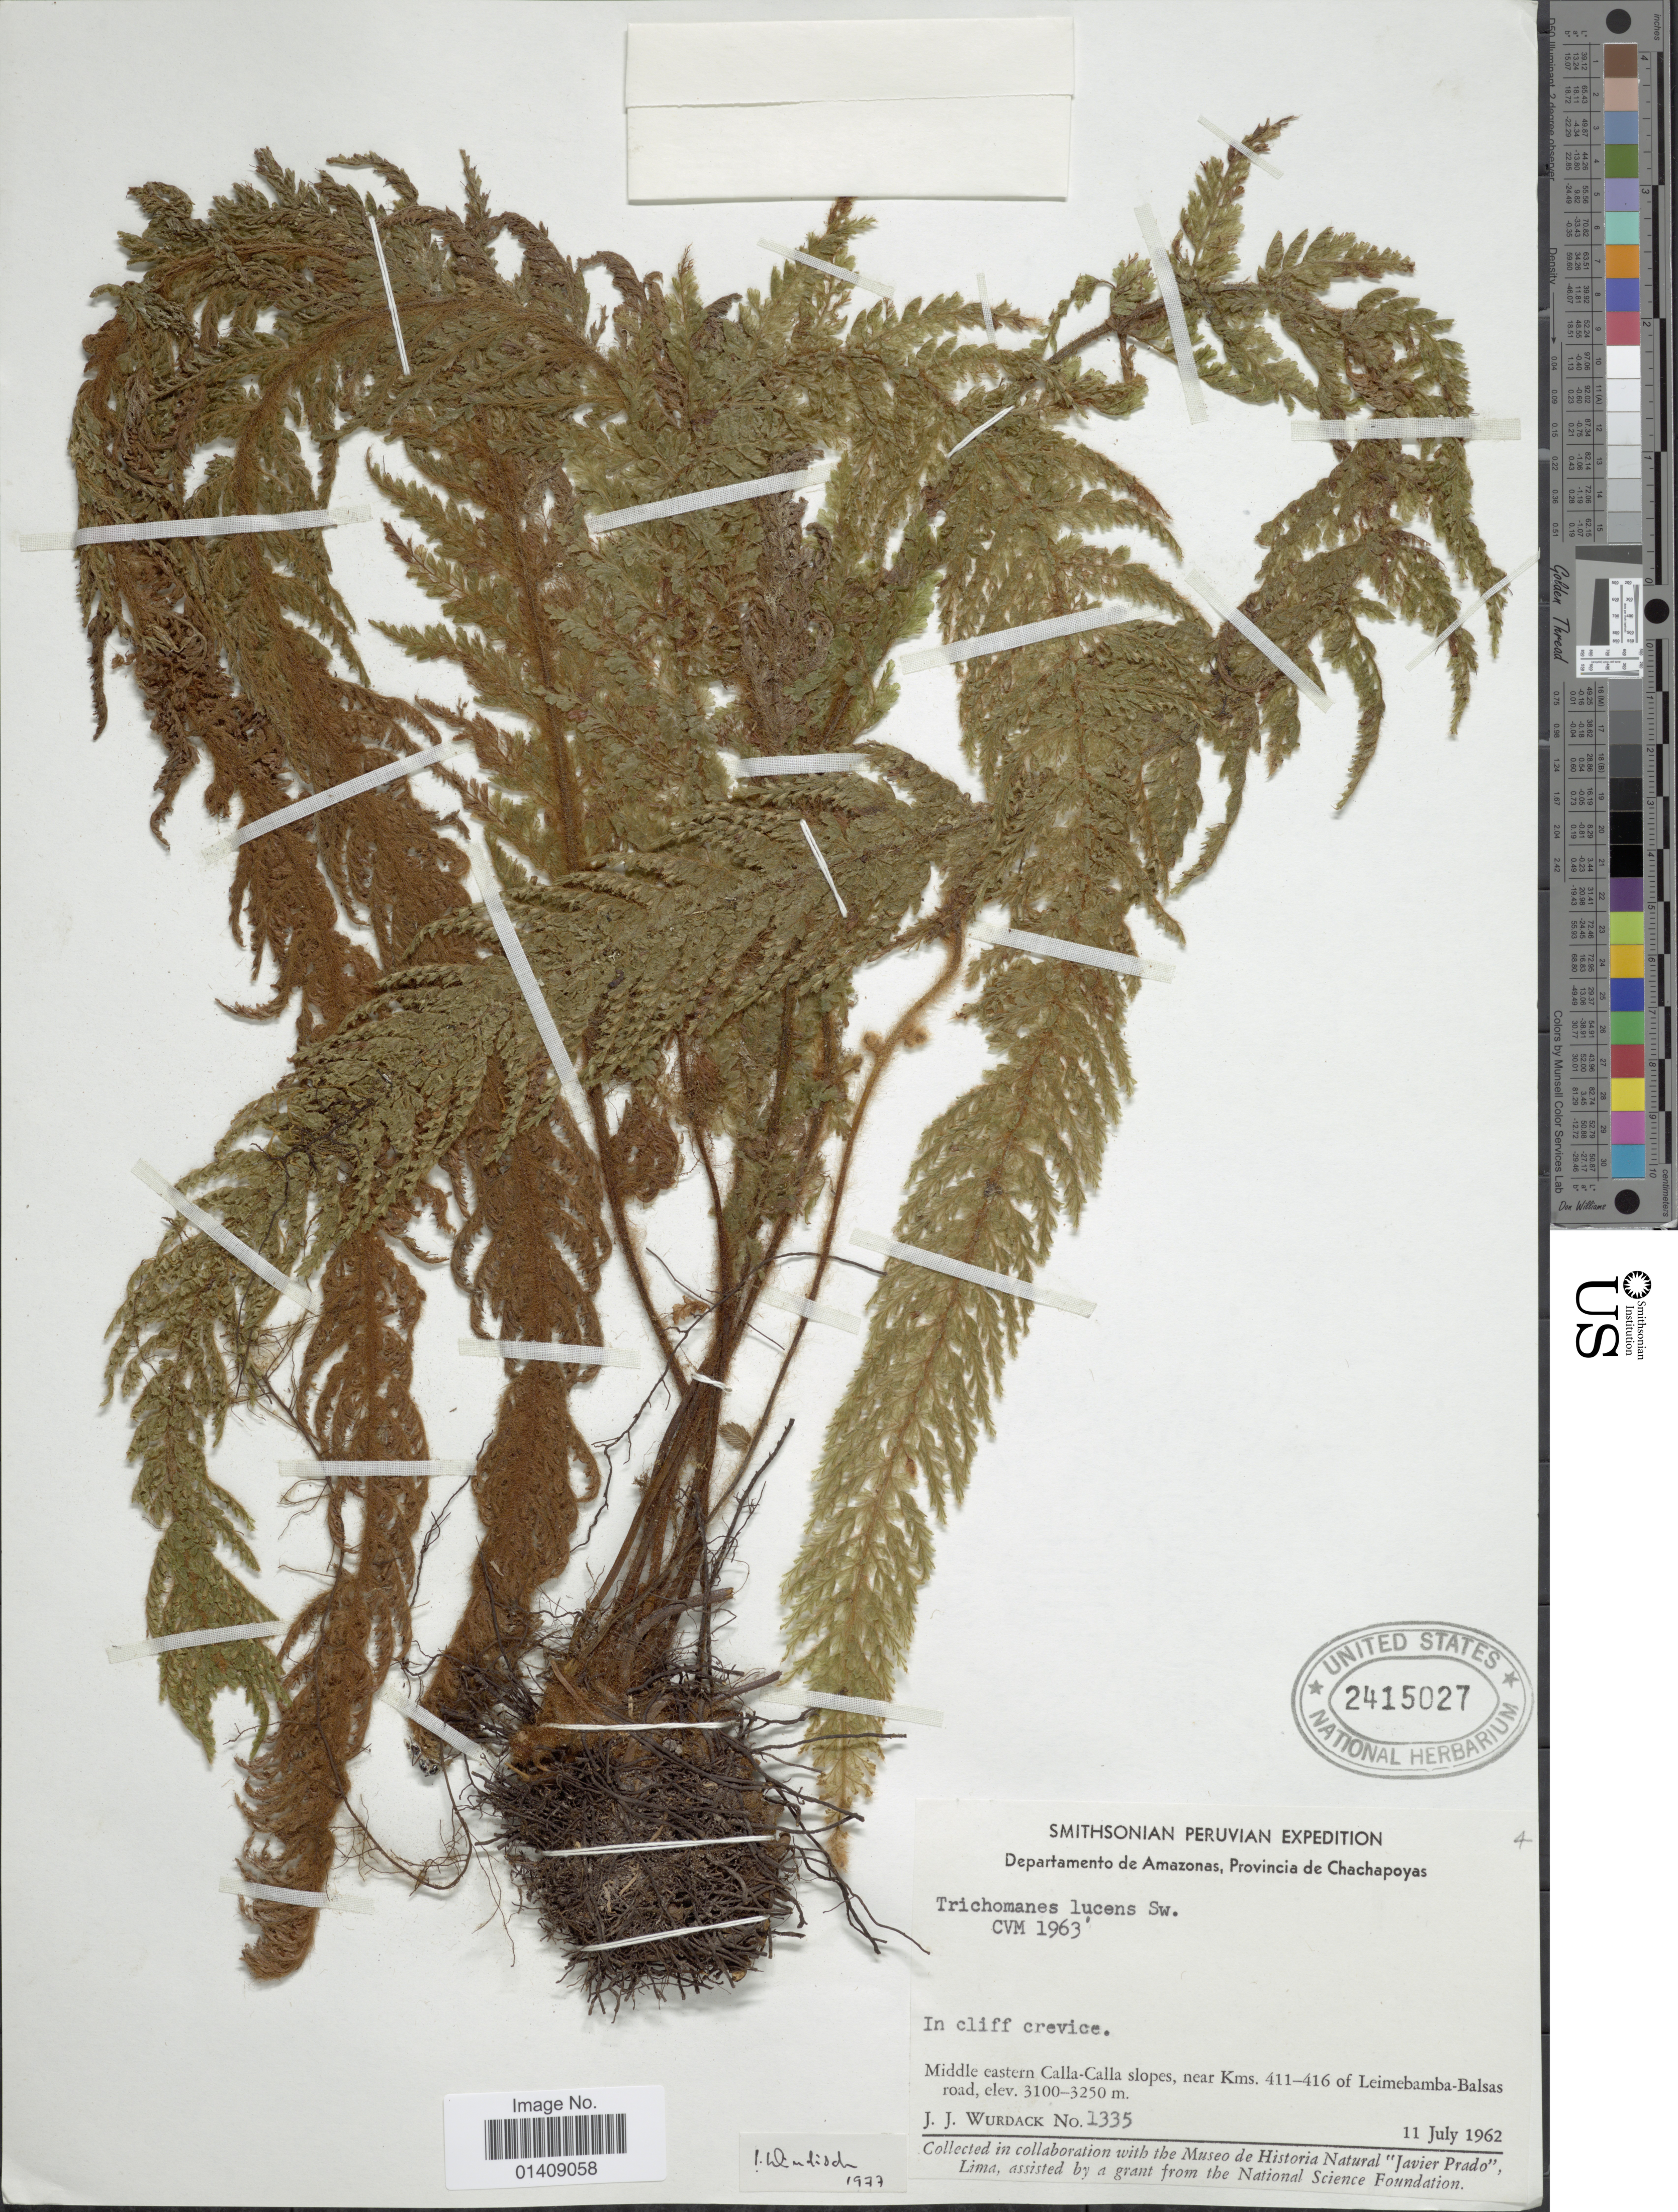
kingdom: Plantae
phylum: Tracheophyta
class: Polypodiopsida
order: Hymenophyllales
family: Hymenophyllaceae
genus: Trichomanes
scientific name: Trichomanes lucens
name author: Sw.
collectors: J. J. Wurdack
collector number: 1335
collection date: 1962-07-11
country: Peru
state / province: Amazonas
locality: Provincia de Chachapoyas. In cliff crevice. Middle eastern Calla-Calla slopes, near Kms. 411-416 of Leimebamba-Balsas road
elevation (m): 3100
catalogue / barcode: US 2415027